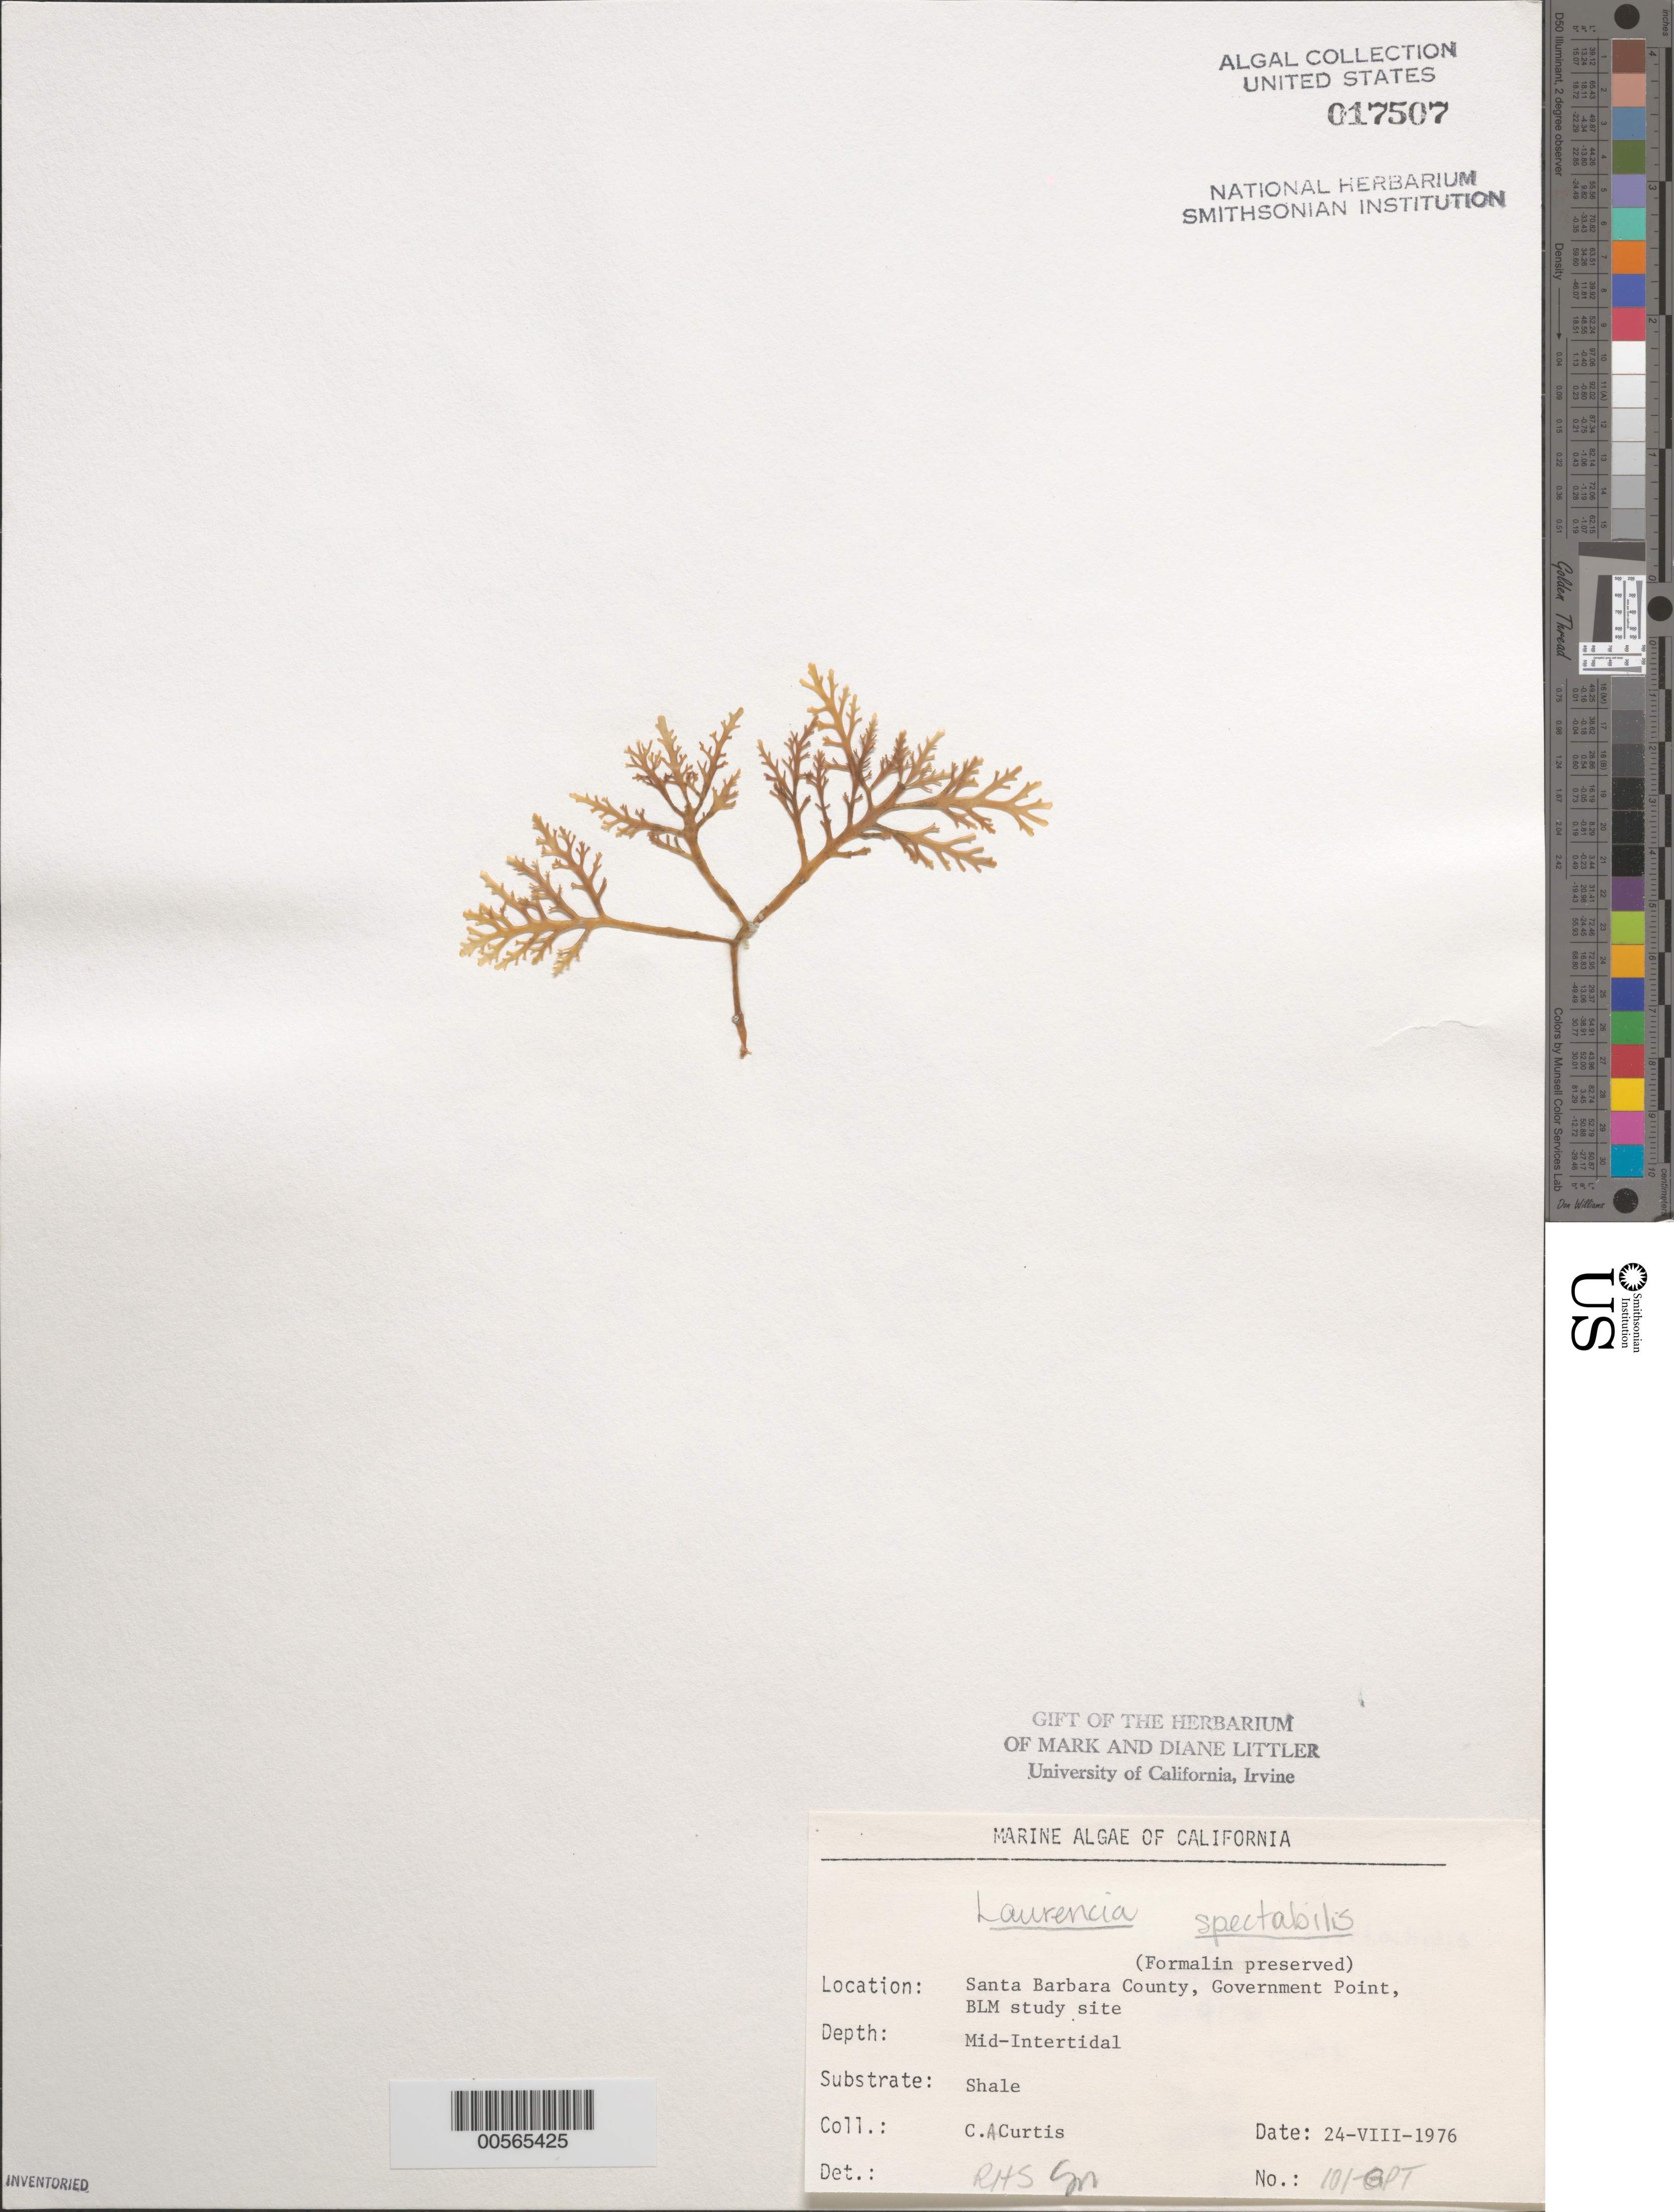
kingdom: Plantae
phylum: Rhodophyta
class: Florideophyceae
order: Ceramiales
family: Rhodomelaceae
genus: Osmundea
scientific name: Osmundea spectabilis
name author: (Postels & Rupr.) K.W. Nam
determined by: Algae name updating Project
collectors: C. Curtis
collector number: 101-gpt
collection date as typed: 24 Aug 1976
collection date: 1976-08-24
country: United States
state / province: California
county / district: Santa Barbara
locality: Government Point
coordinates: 34 26'31"N, 120 24'06"W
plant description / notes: BLM-SOCALBIGHT Rocky Intertidal Survey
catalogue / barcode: US 17507